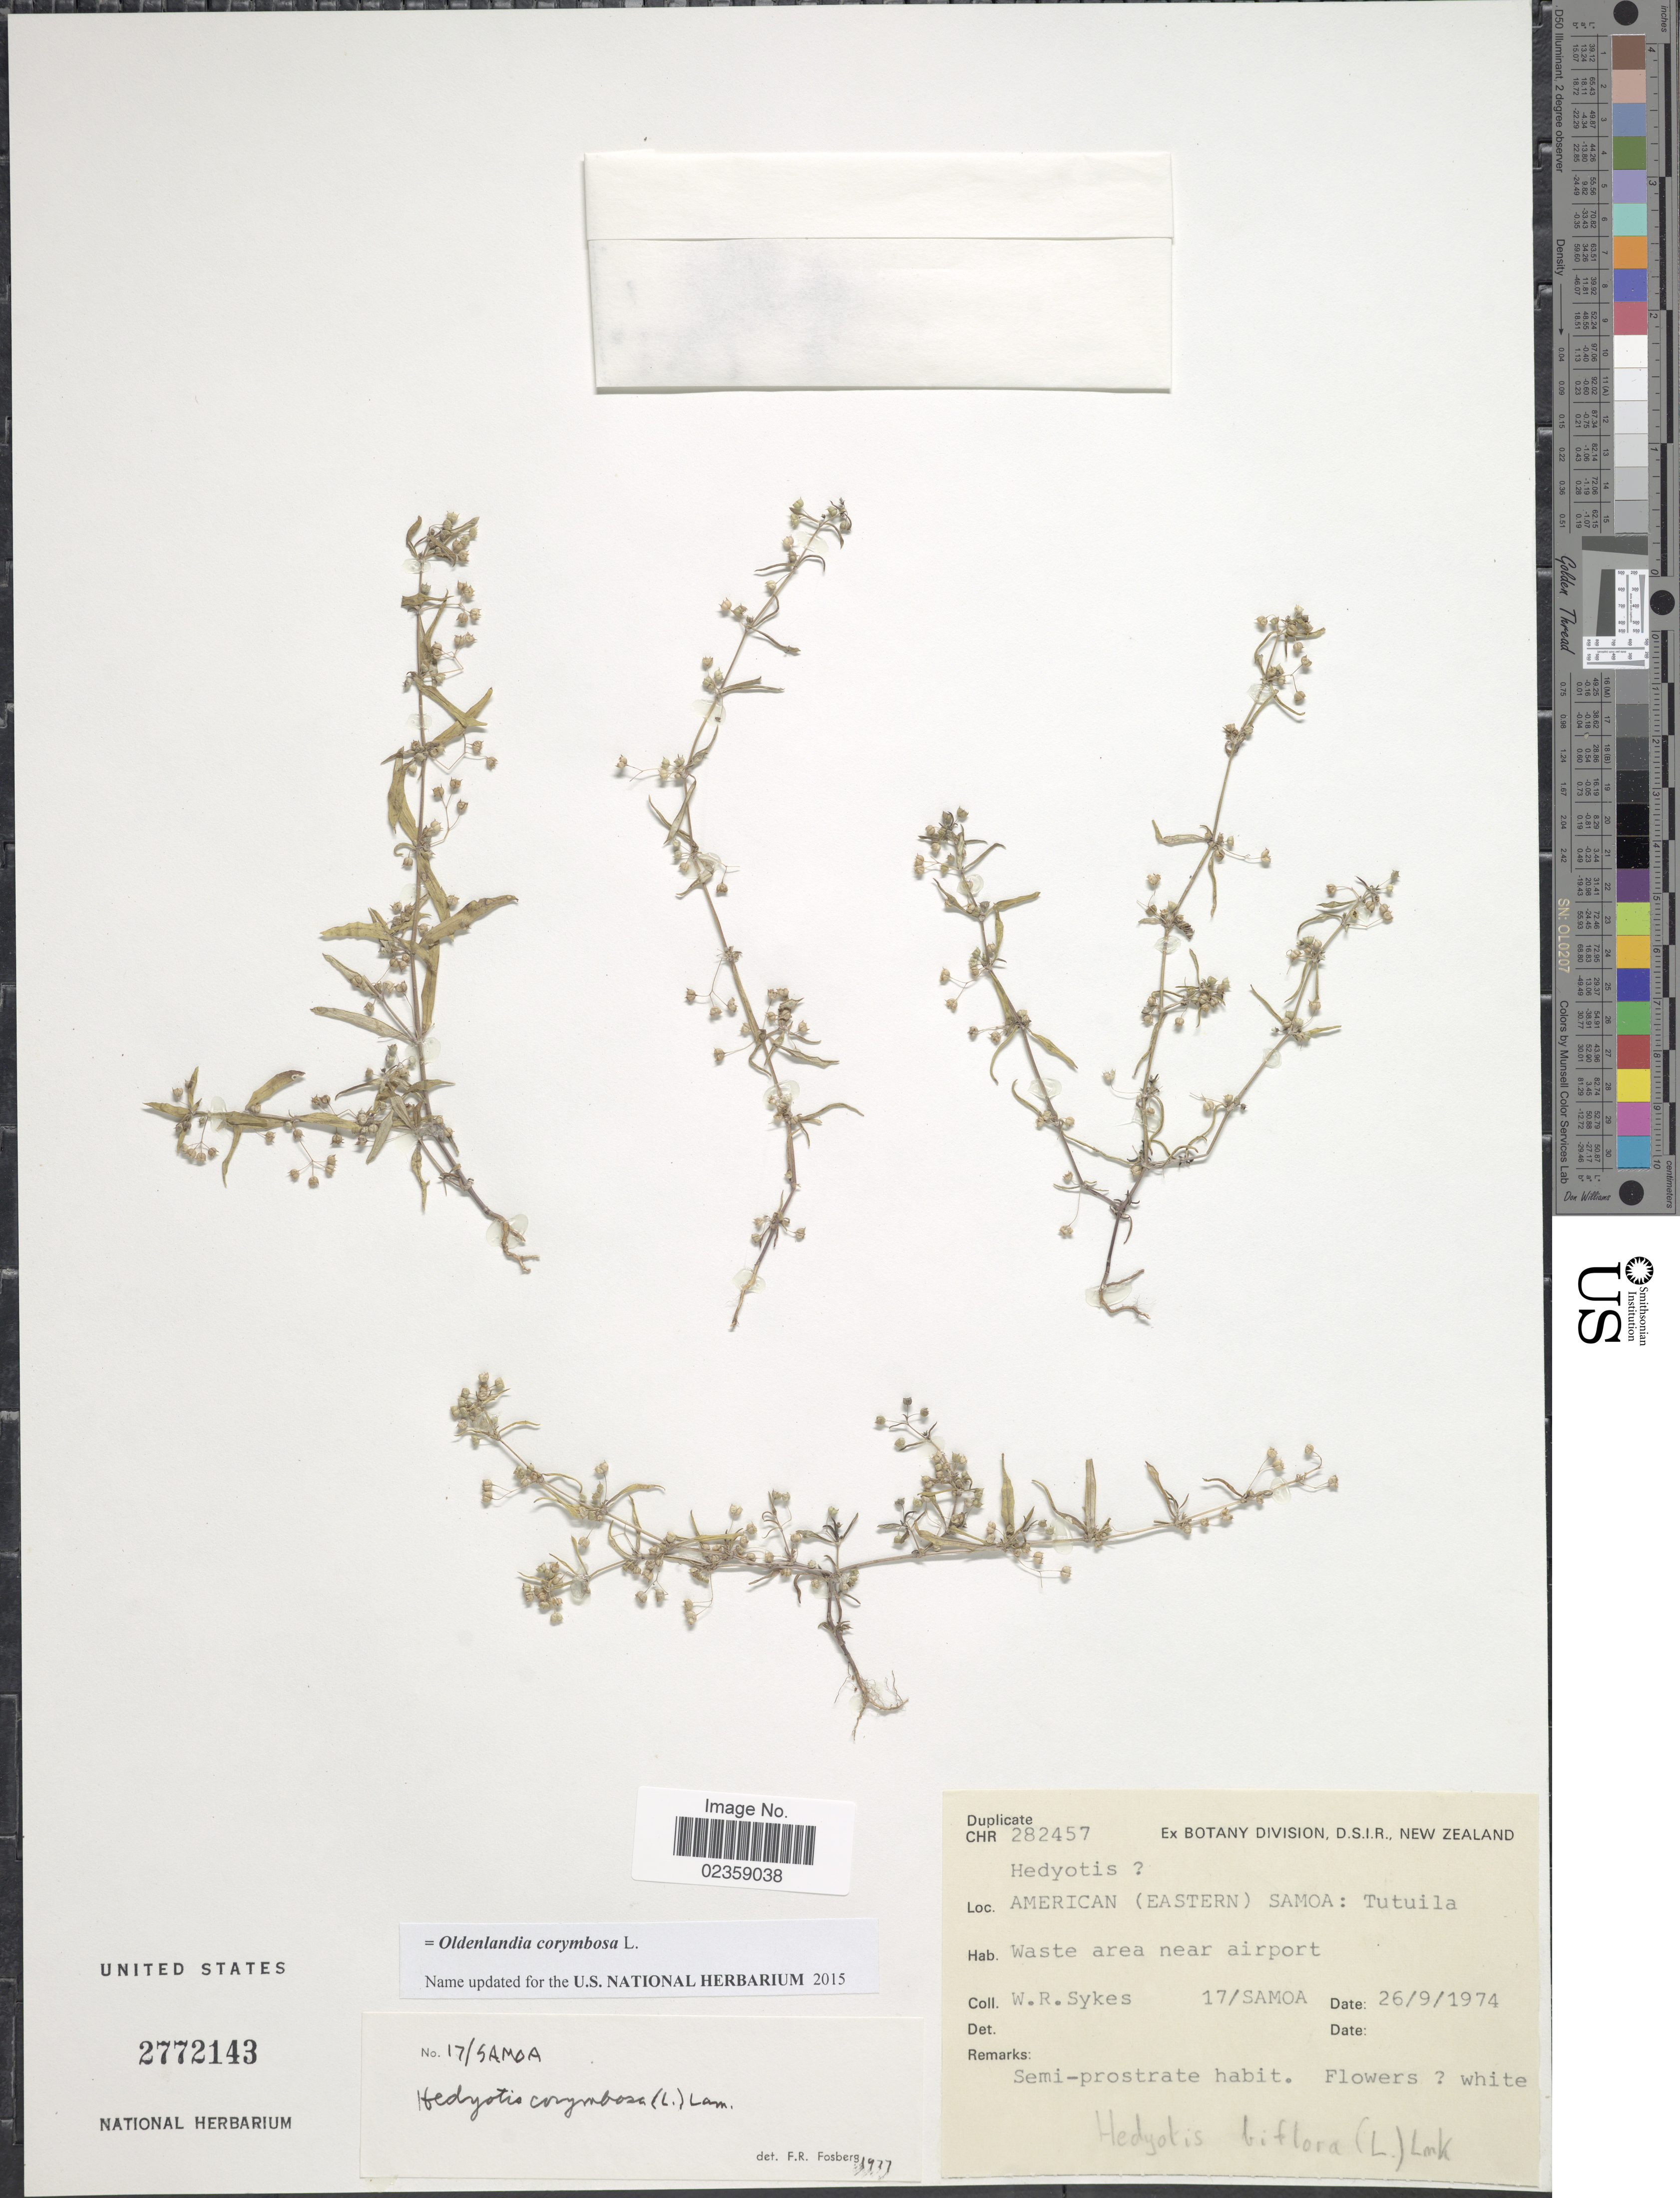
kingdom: Plantae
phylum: Tracheophyta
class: Magnoliopsida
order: Gentianales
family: Rubiaceae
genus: Oldenlandia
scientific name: Oldenlandia corymbosa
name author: L.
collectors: W. R. Sykes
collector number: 17/SAMOA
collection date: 1974-09-26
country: American Samoa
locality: American (Eastern) Samoa: Tutuila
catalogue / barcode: US 2772143